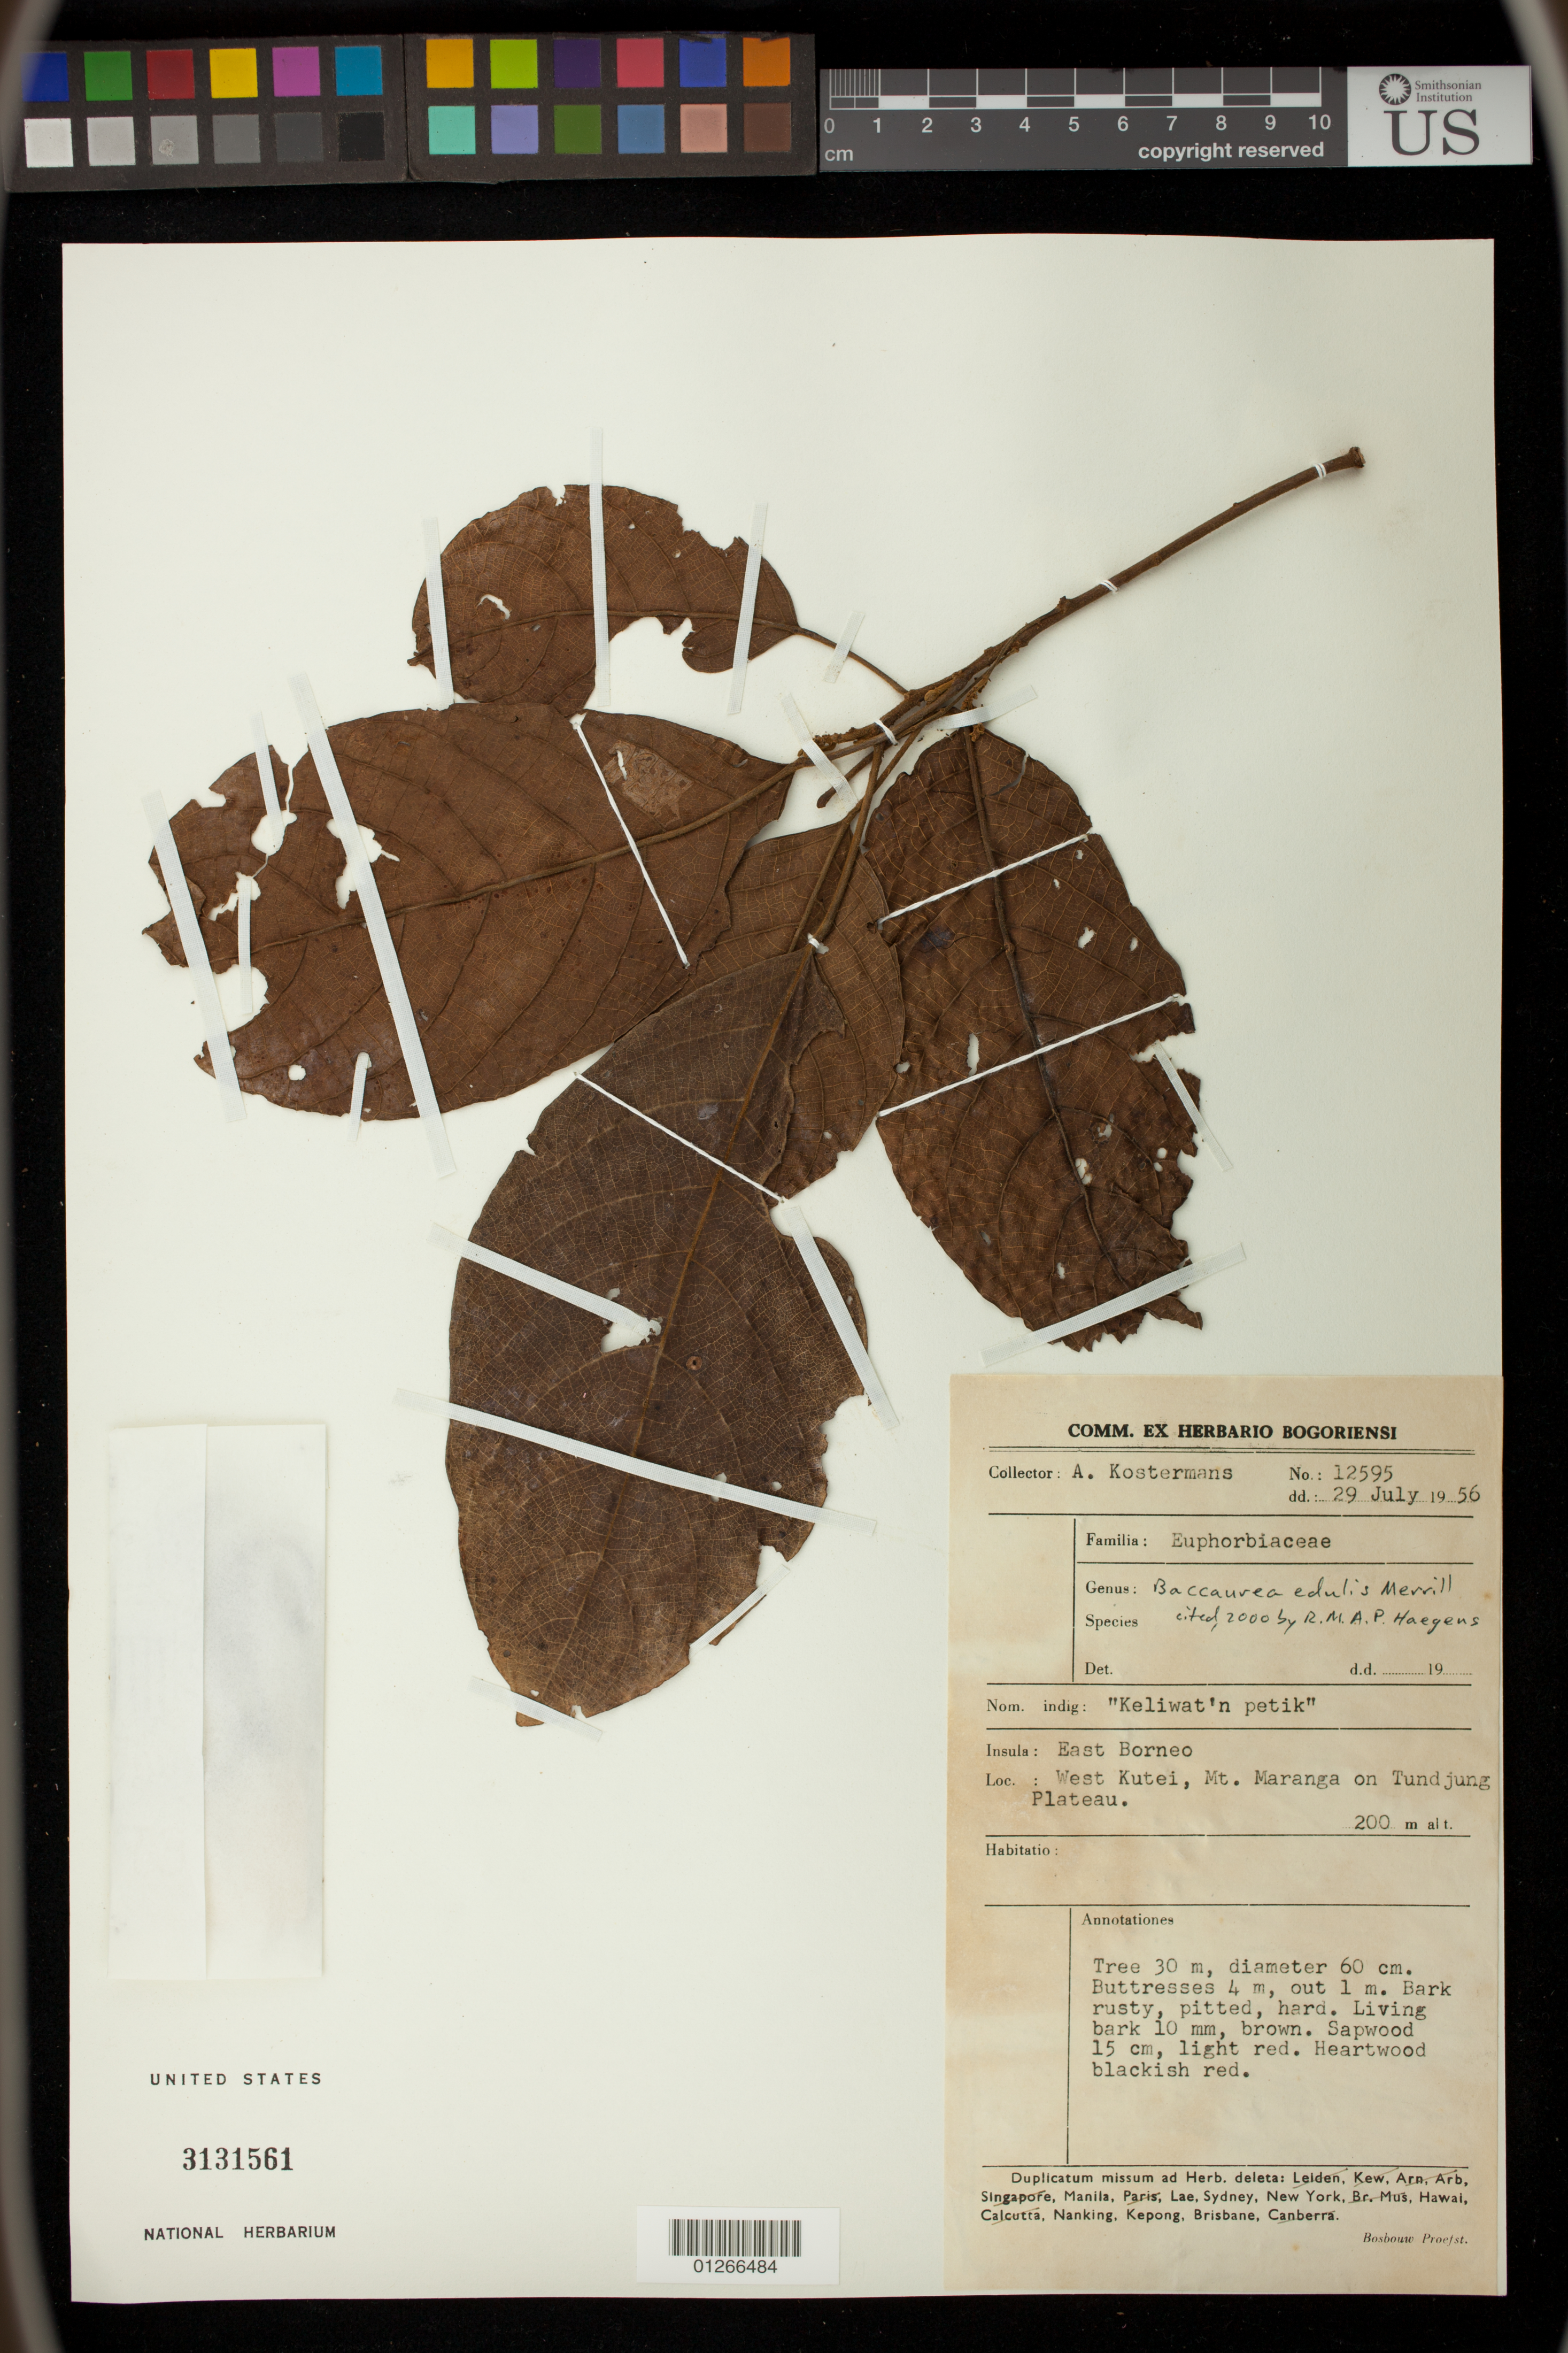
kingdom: Plantae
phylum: Tracheophyta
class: Magnoliopsida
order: Malpighiales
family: Phyllanthaceae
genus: Baccaurea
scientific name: Baccaurea edulis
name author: Merr.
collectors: W. J. de Wilde & B. E. de Wilde-Duyfjes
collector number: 20456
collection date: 1985-07-30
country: Indonesia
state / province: Sumatra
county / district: Aceh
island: Sumatra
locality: P.T. Hargas logging concession, S. of the road Sibulussalam-Gelombang, just N. of the crossing of the approach road with the River Batu Batu (a tributary of the Alas River), near the abandoned village of Belintang.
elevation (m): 16